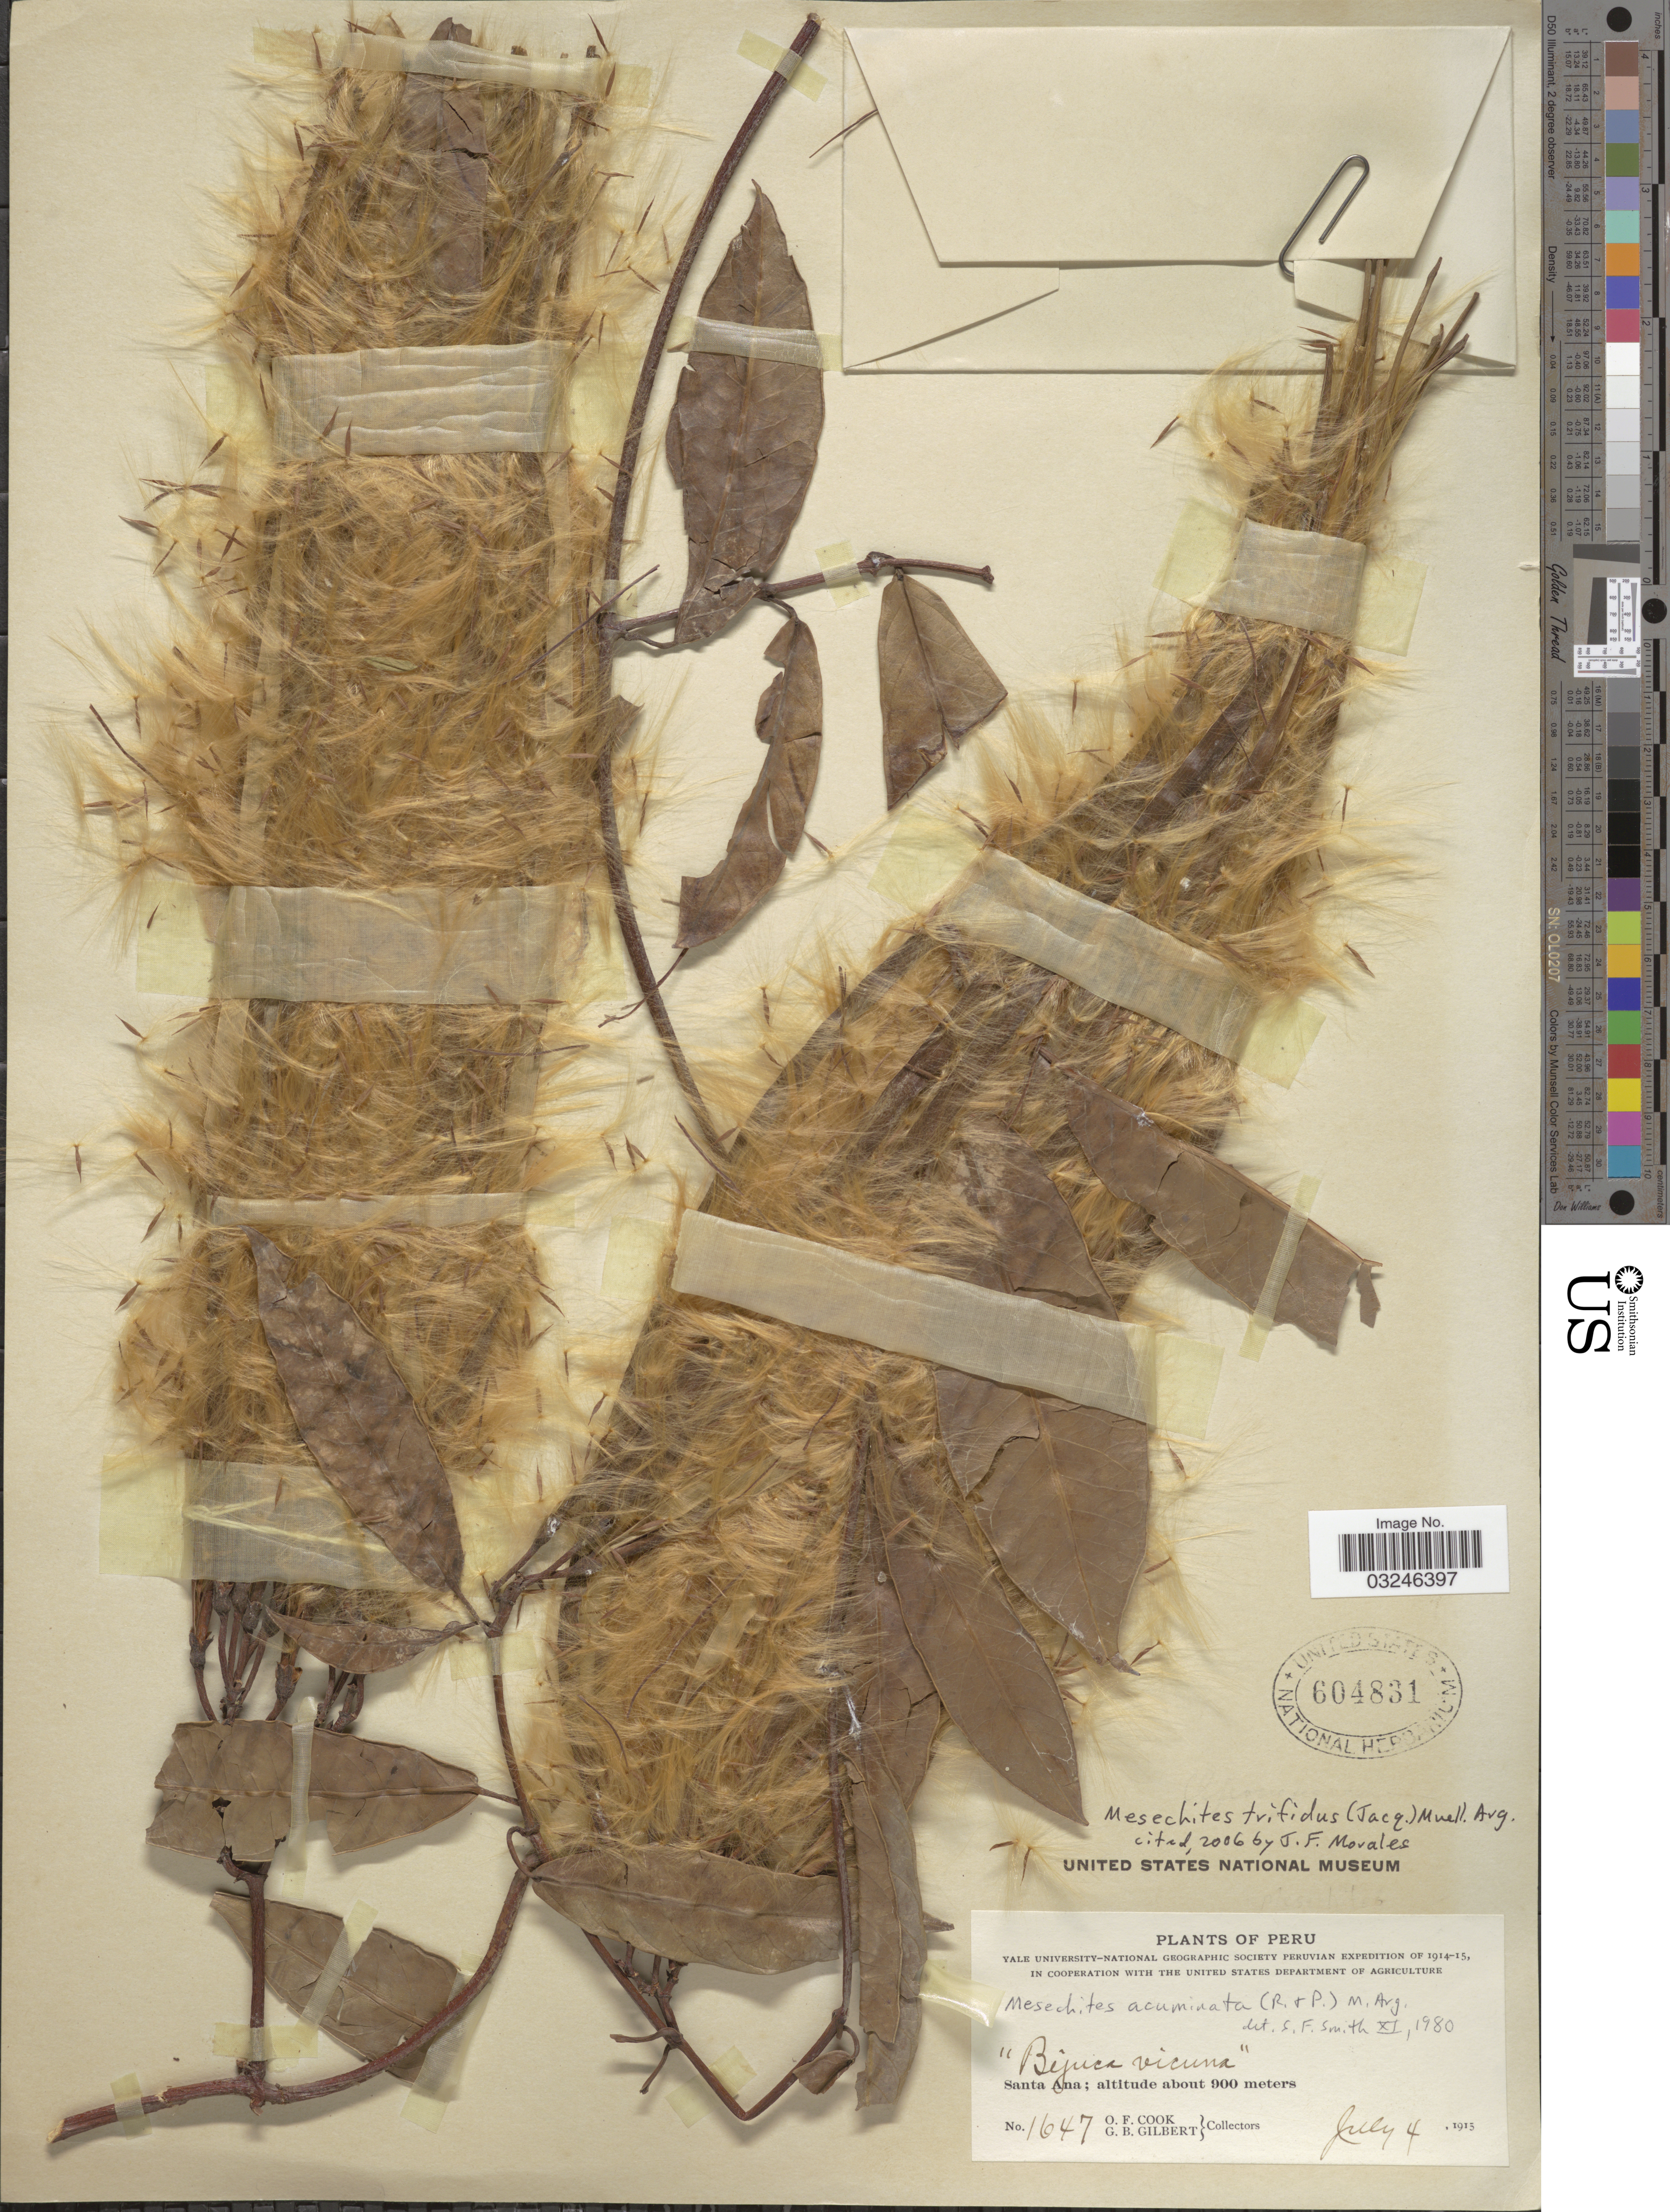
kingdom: Plantae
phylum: Tracheophyta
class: Magnoliopsida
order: Gentianales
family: Apocynaceae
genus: Mesechites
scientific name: Mesechites trifidus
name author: (Jacq.) Müll. Arg.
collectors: O. F. Cook & G. B. Gilbert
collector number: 1647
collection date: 1915-07-04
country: Peru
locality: Santa Ana.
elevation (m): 900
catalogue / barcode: US 604831